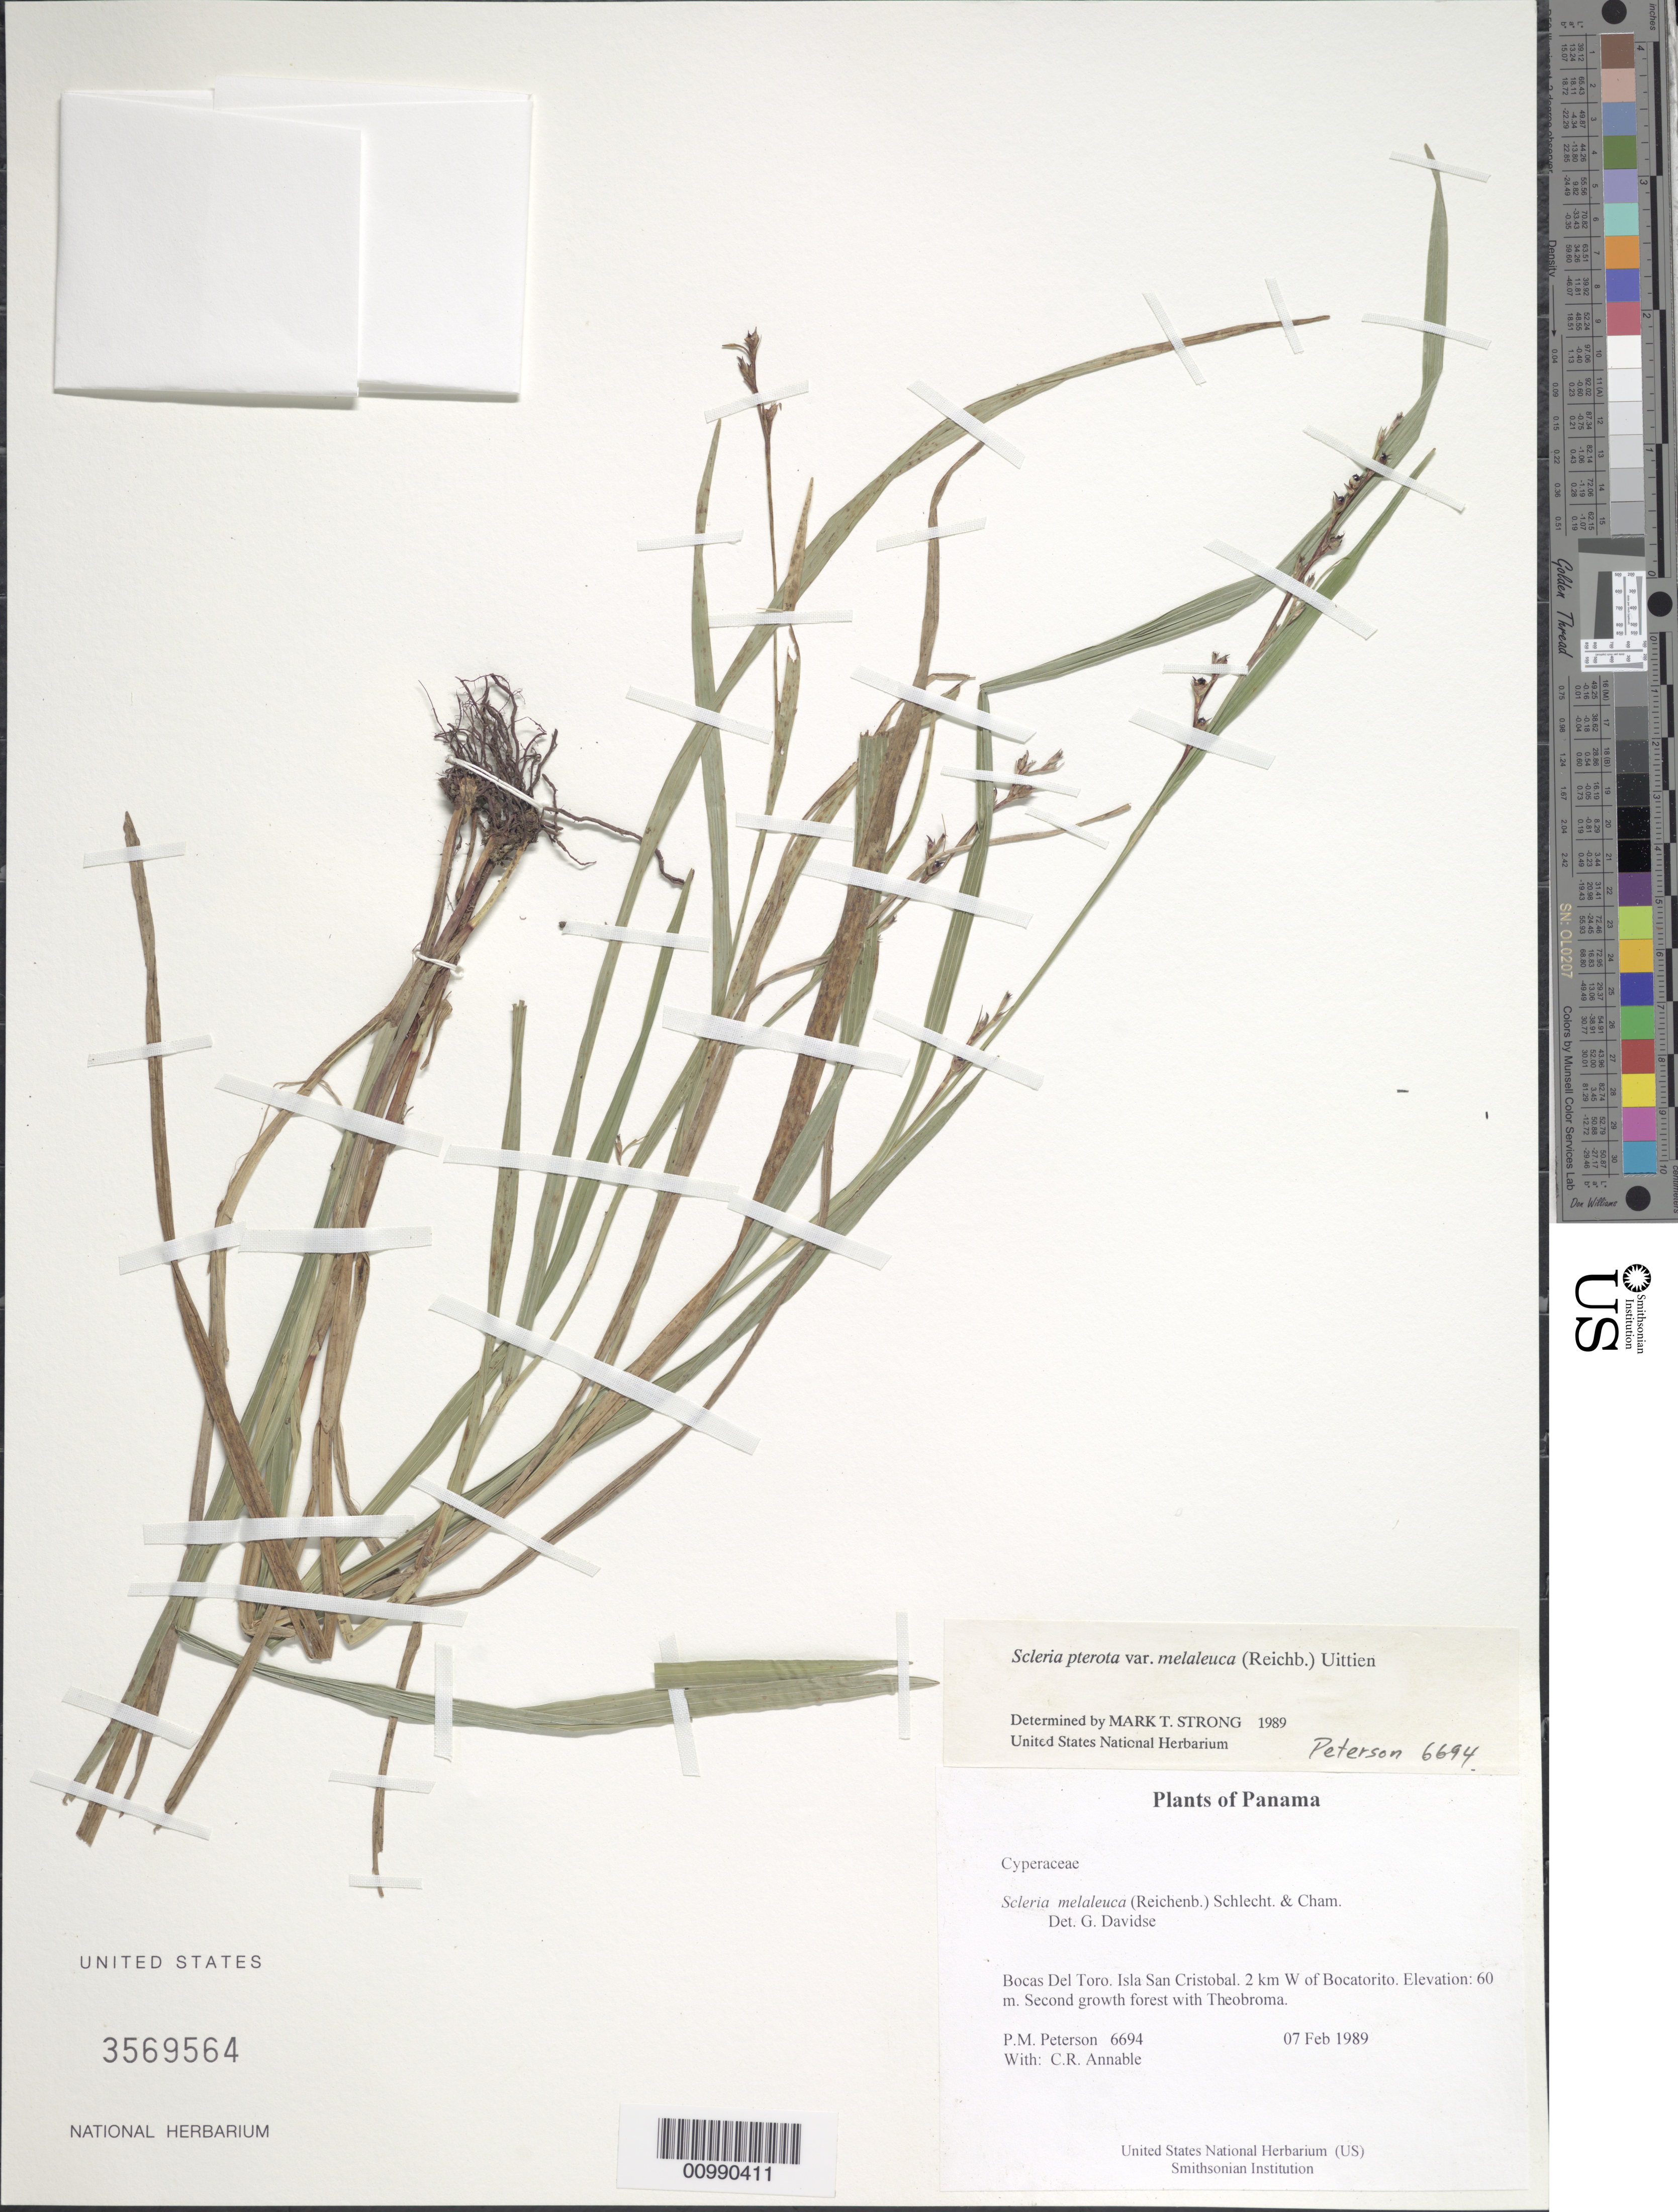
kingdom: Plantae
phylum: Tracheophyta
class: Liliopsida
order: Poales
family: Cyperaceae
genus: Scleria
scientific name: Scleria gaertneri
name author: Raddi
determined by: Strong, Mark T., (BOT), Smithsonian Institution - National Museum of Natural History (UNITED STATES)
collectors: P. M. Peterson & C. R. Annable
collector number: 06694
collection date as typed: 07 Feb 1989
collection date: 1989-02-07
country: Panama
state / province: Bocas del Toro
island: San Cristobal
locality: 2 km W of Bocatorito.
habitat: Second growth forest with Theobroma.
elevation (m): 60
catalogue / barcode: US 3569564